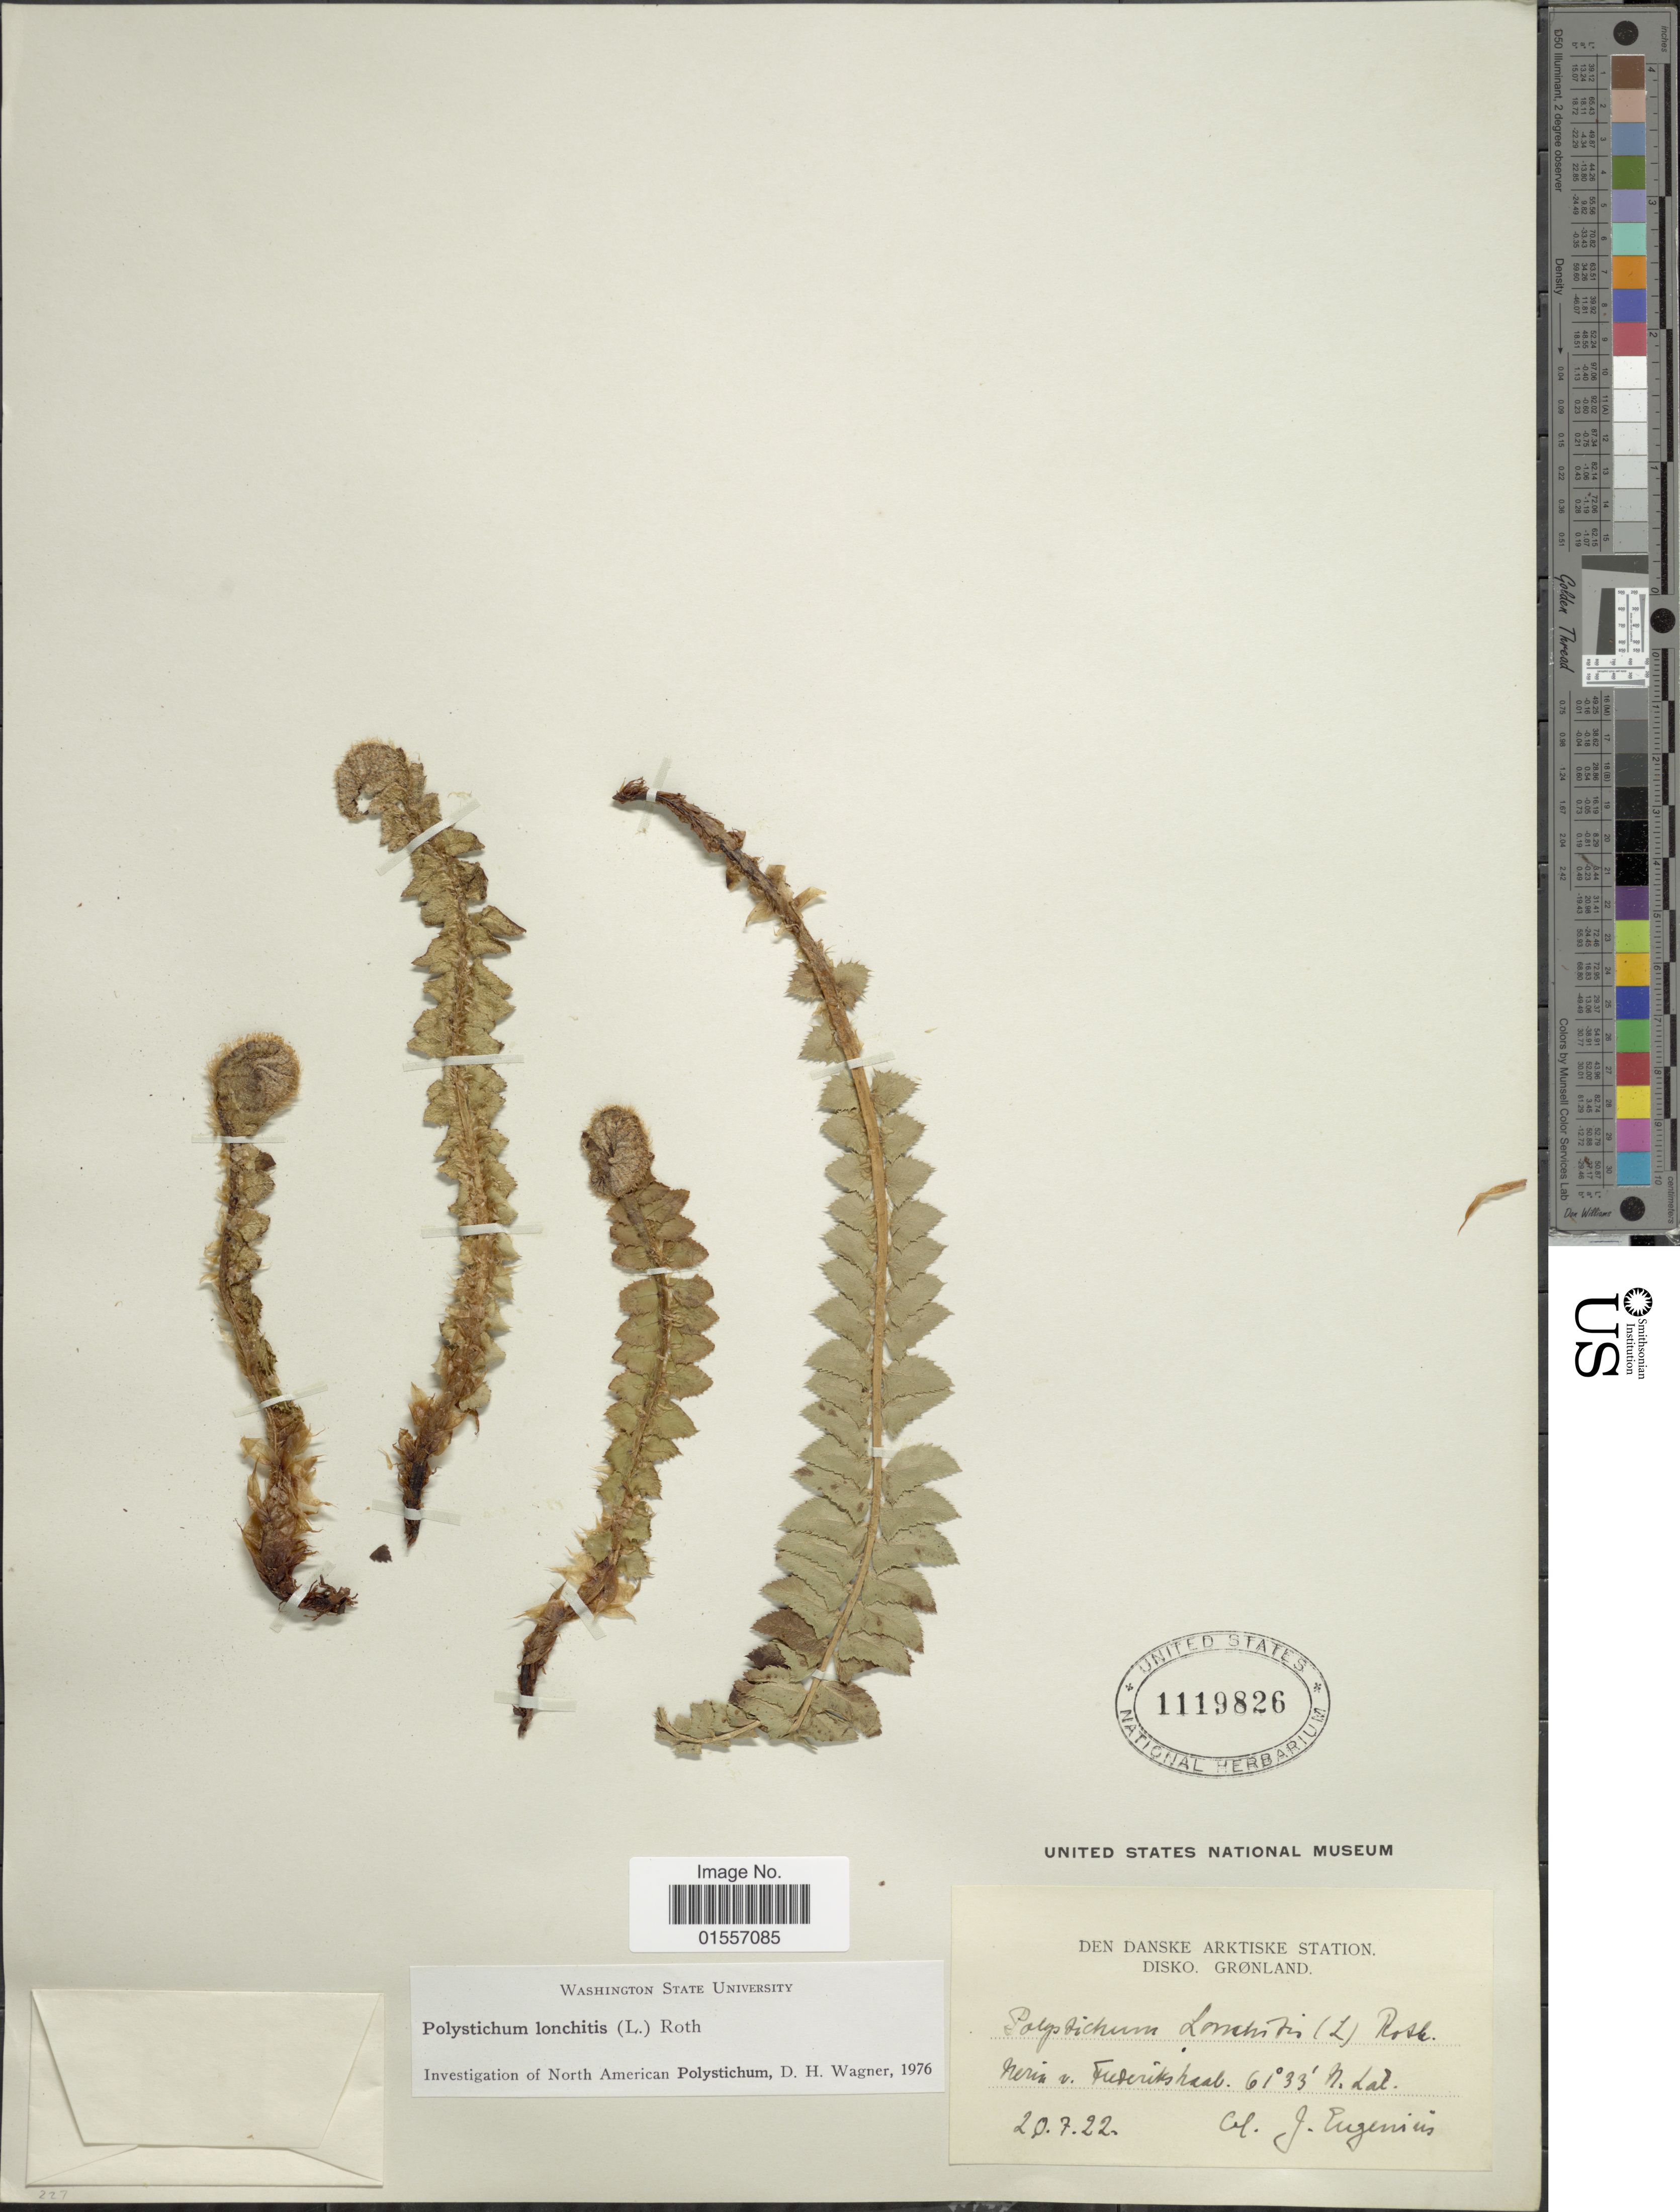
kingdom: Plantae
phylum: Tracheophyta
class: Polypodiopsida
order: Polypodiales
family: Dryopteridaceae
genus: Polystichum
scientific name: Polystichum lonchitis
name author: (Roth) L.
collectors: J. Eugenius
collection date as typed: Transcribed d/m/y: 20/7/22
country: Greenland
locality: Den Danske Arktiske Station. Disko. Grønland, Neria v. Frederikshaab.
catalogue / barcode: US 1119826